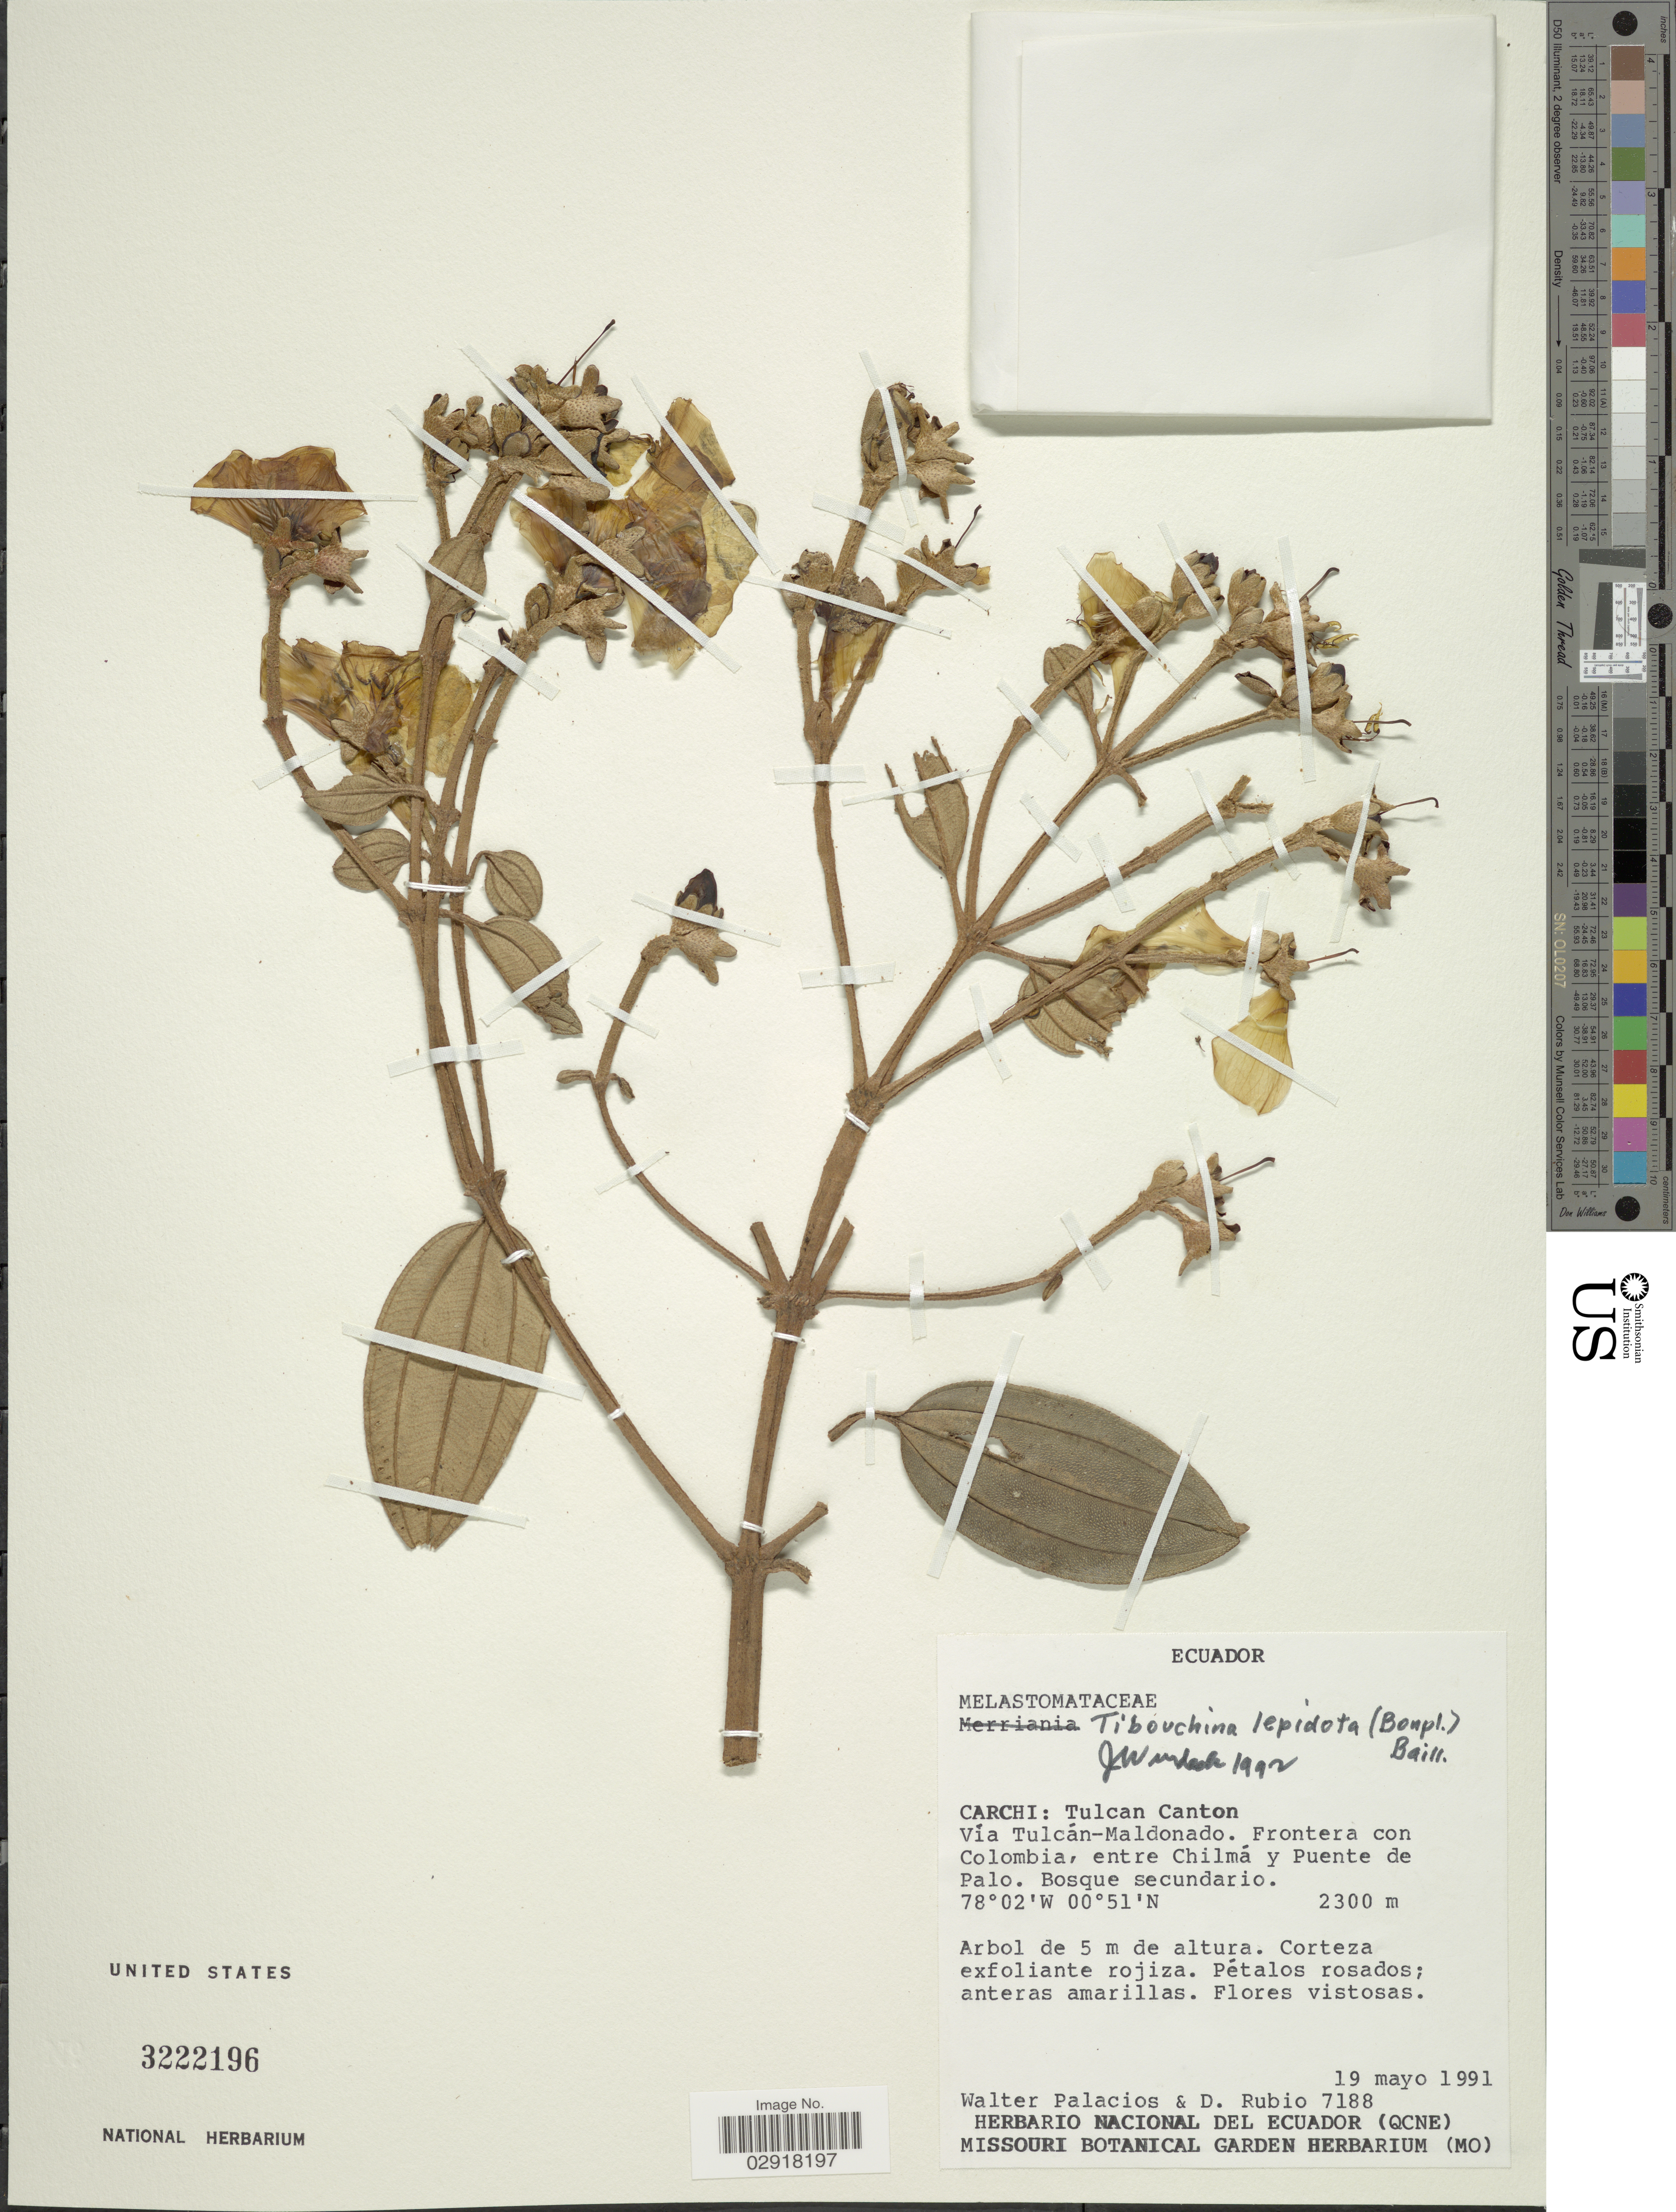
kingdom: Plantae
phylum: Tracheophyta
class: Magnoliopsida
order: Myrtales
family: Melastomataceae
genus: Andesanthus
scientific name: Andesanthus lepidotus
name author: (Humb. & Bonpl.) P.J.F. Guim. & Michelang.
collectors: W. Palacios & D. Rubio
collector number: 7188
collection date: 1991-05-19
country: Ecuador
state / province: Carchi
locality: Tulcan Canton. Vía Tulcán-Maldonado. Frontera con Colombia, entre Chilmá y Puente de Palo.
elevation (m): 2300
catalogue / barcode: US 3222196